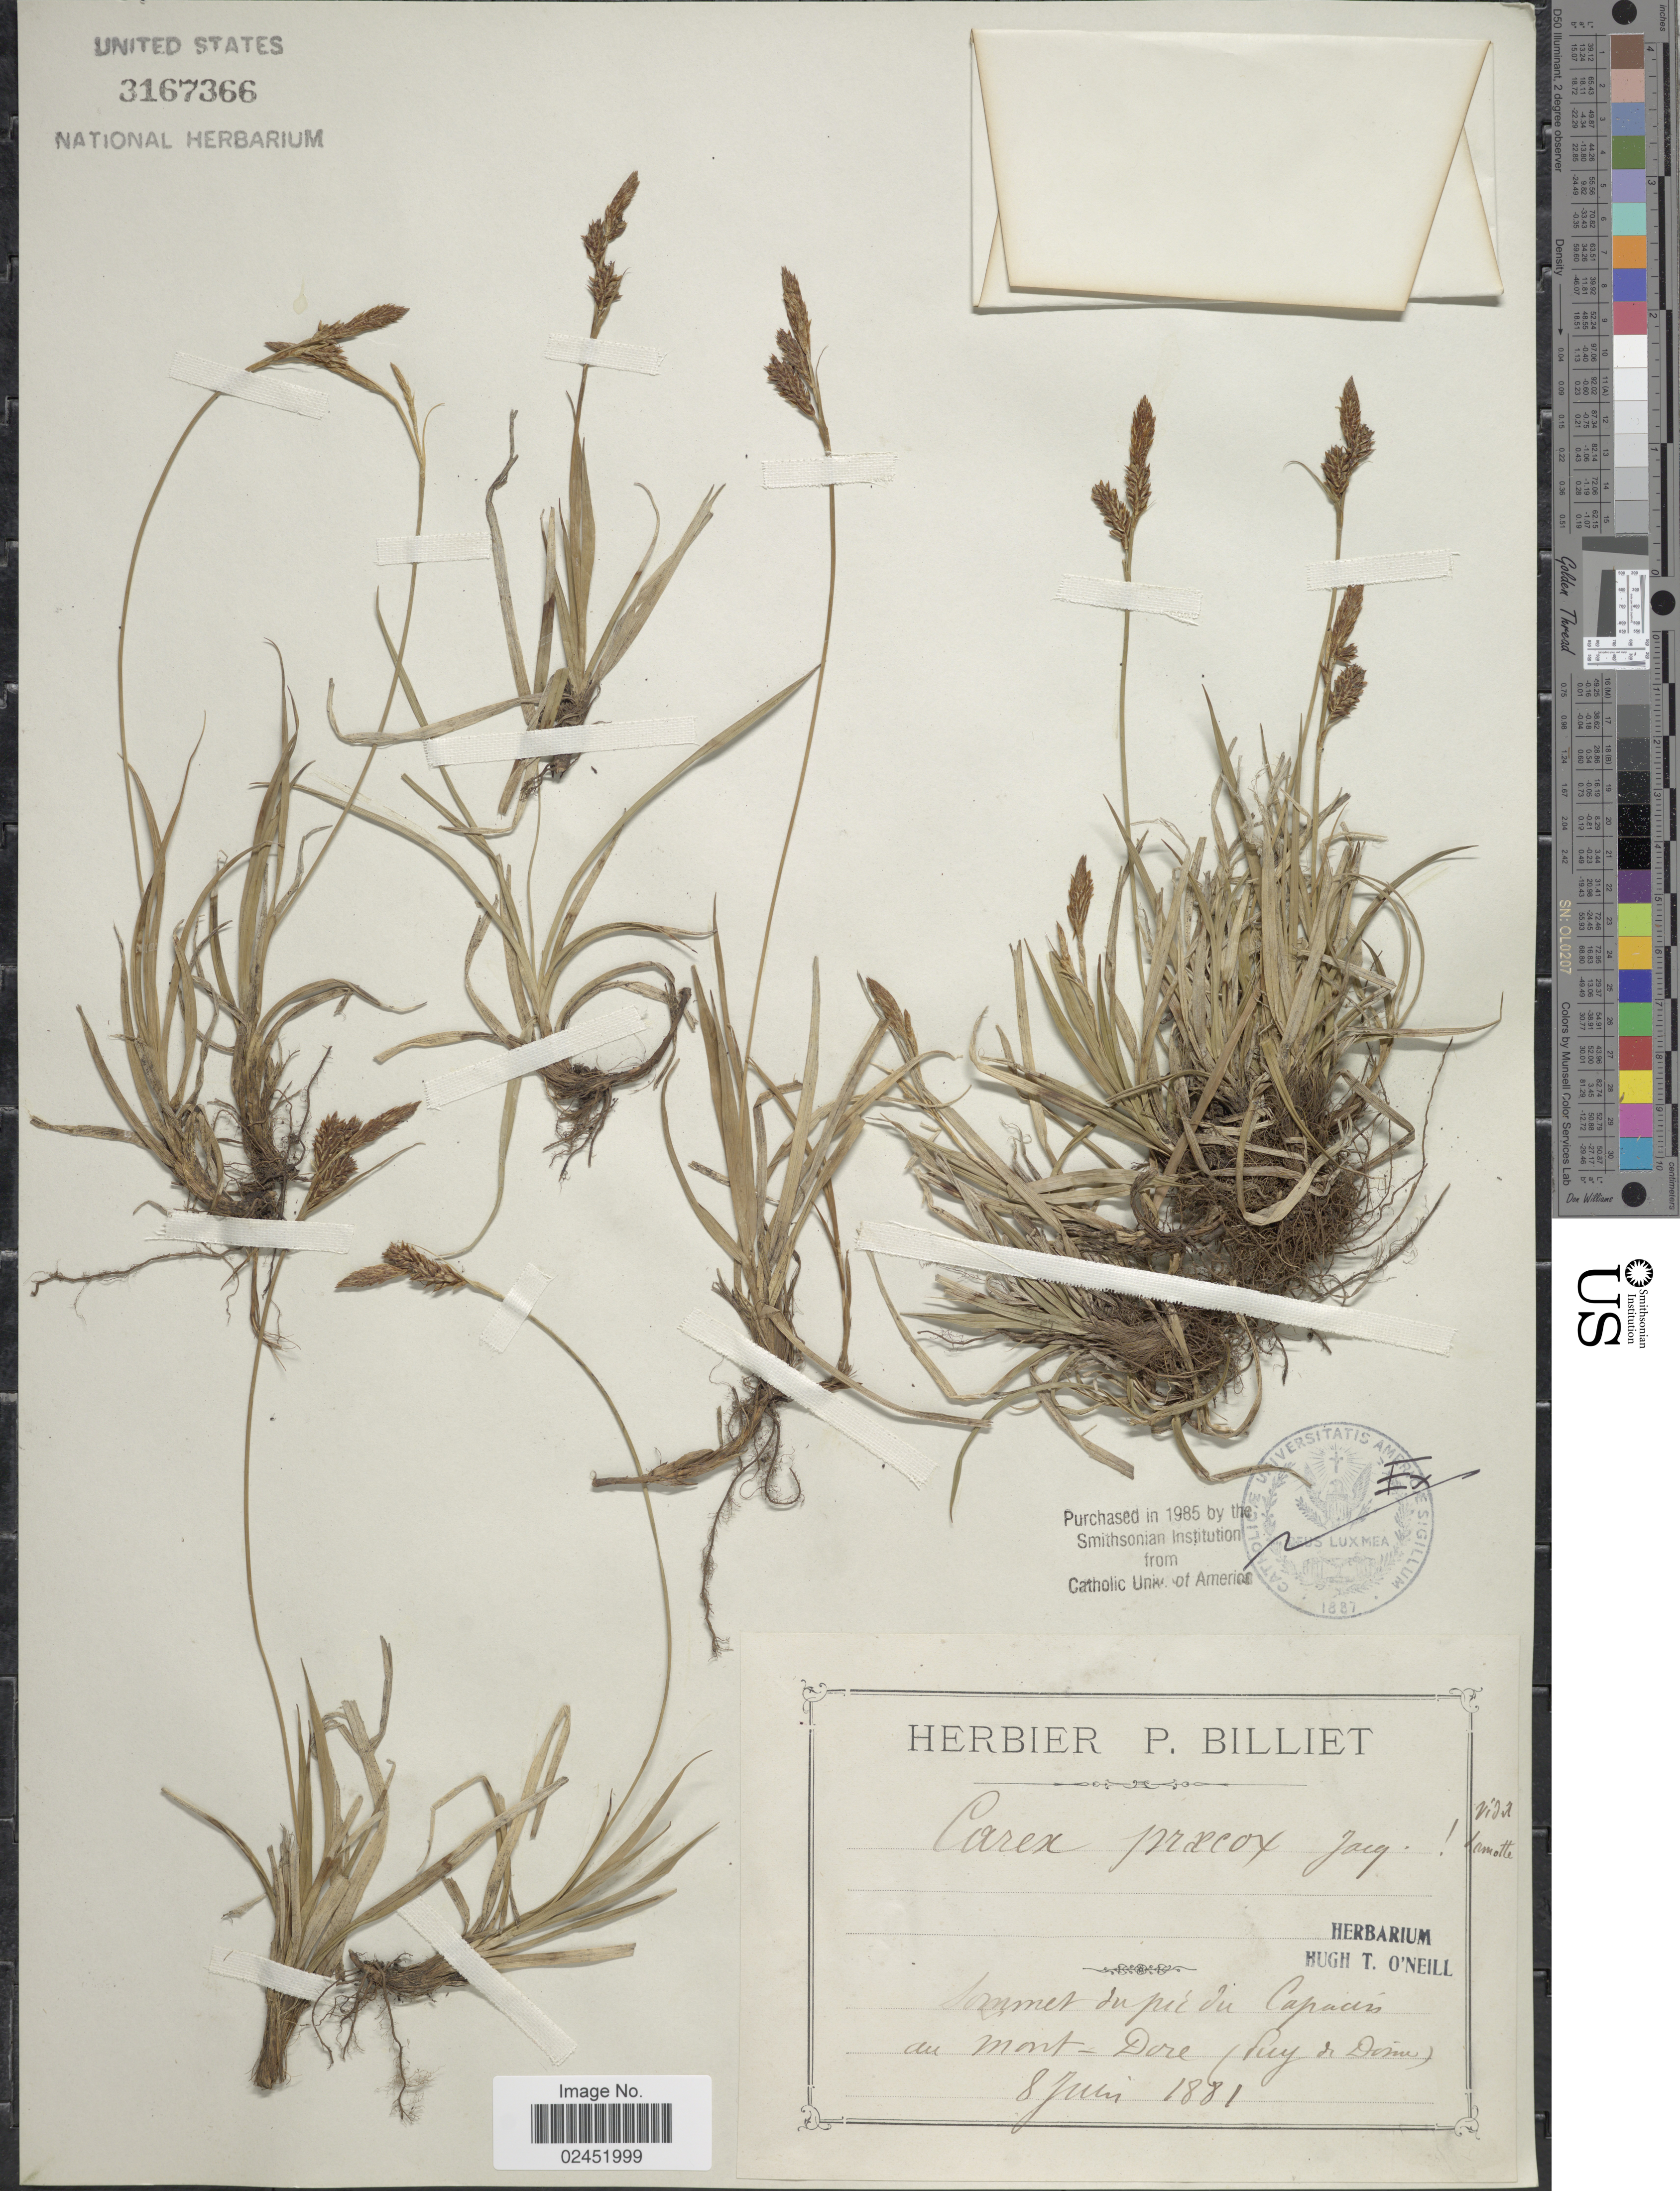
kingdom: Plantae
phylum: Tracheophyta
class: Liliopsida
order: Poales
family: Cyperaceae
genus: Carex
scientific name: Carex praecox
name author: Schreb.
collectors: Ex Herb. P. Billiet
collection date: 1881-06-08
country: France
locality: Sommet du puc du Capacin du mont - Dore (Puy de Dóme)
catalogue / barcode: US 3167366